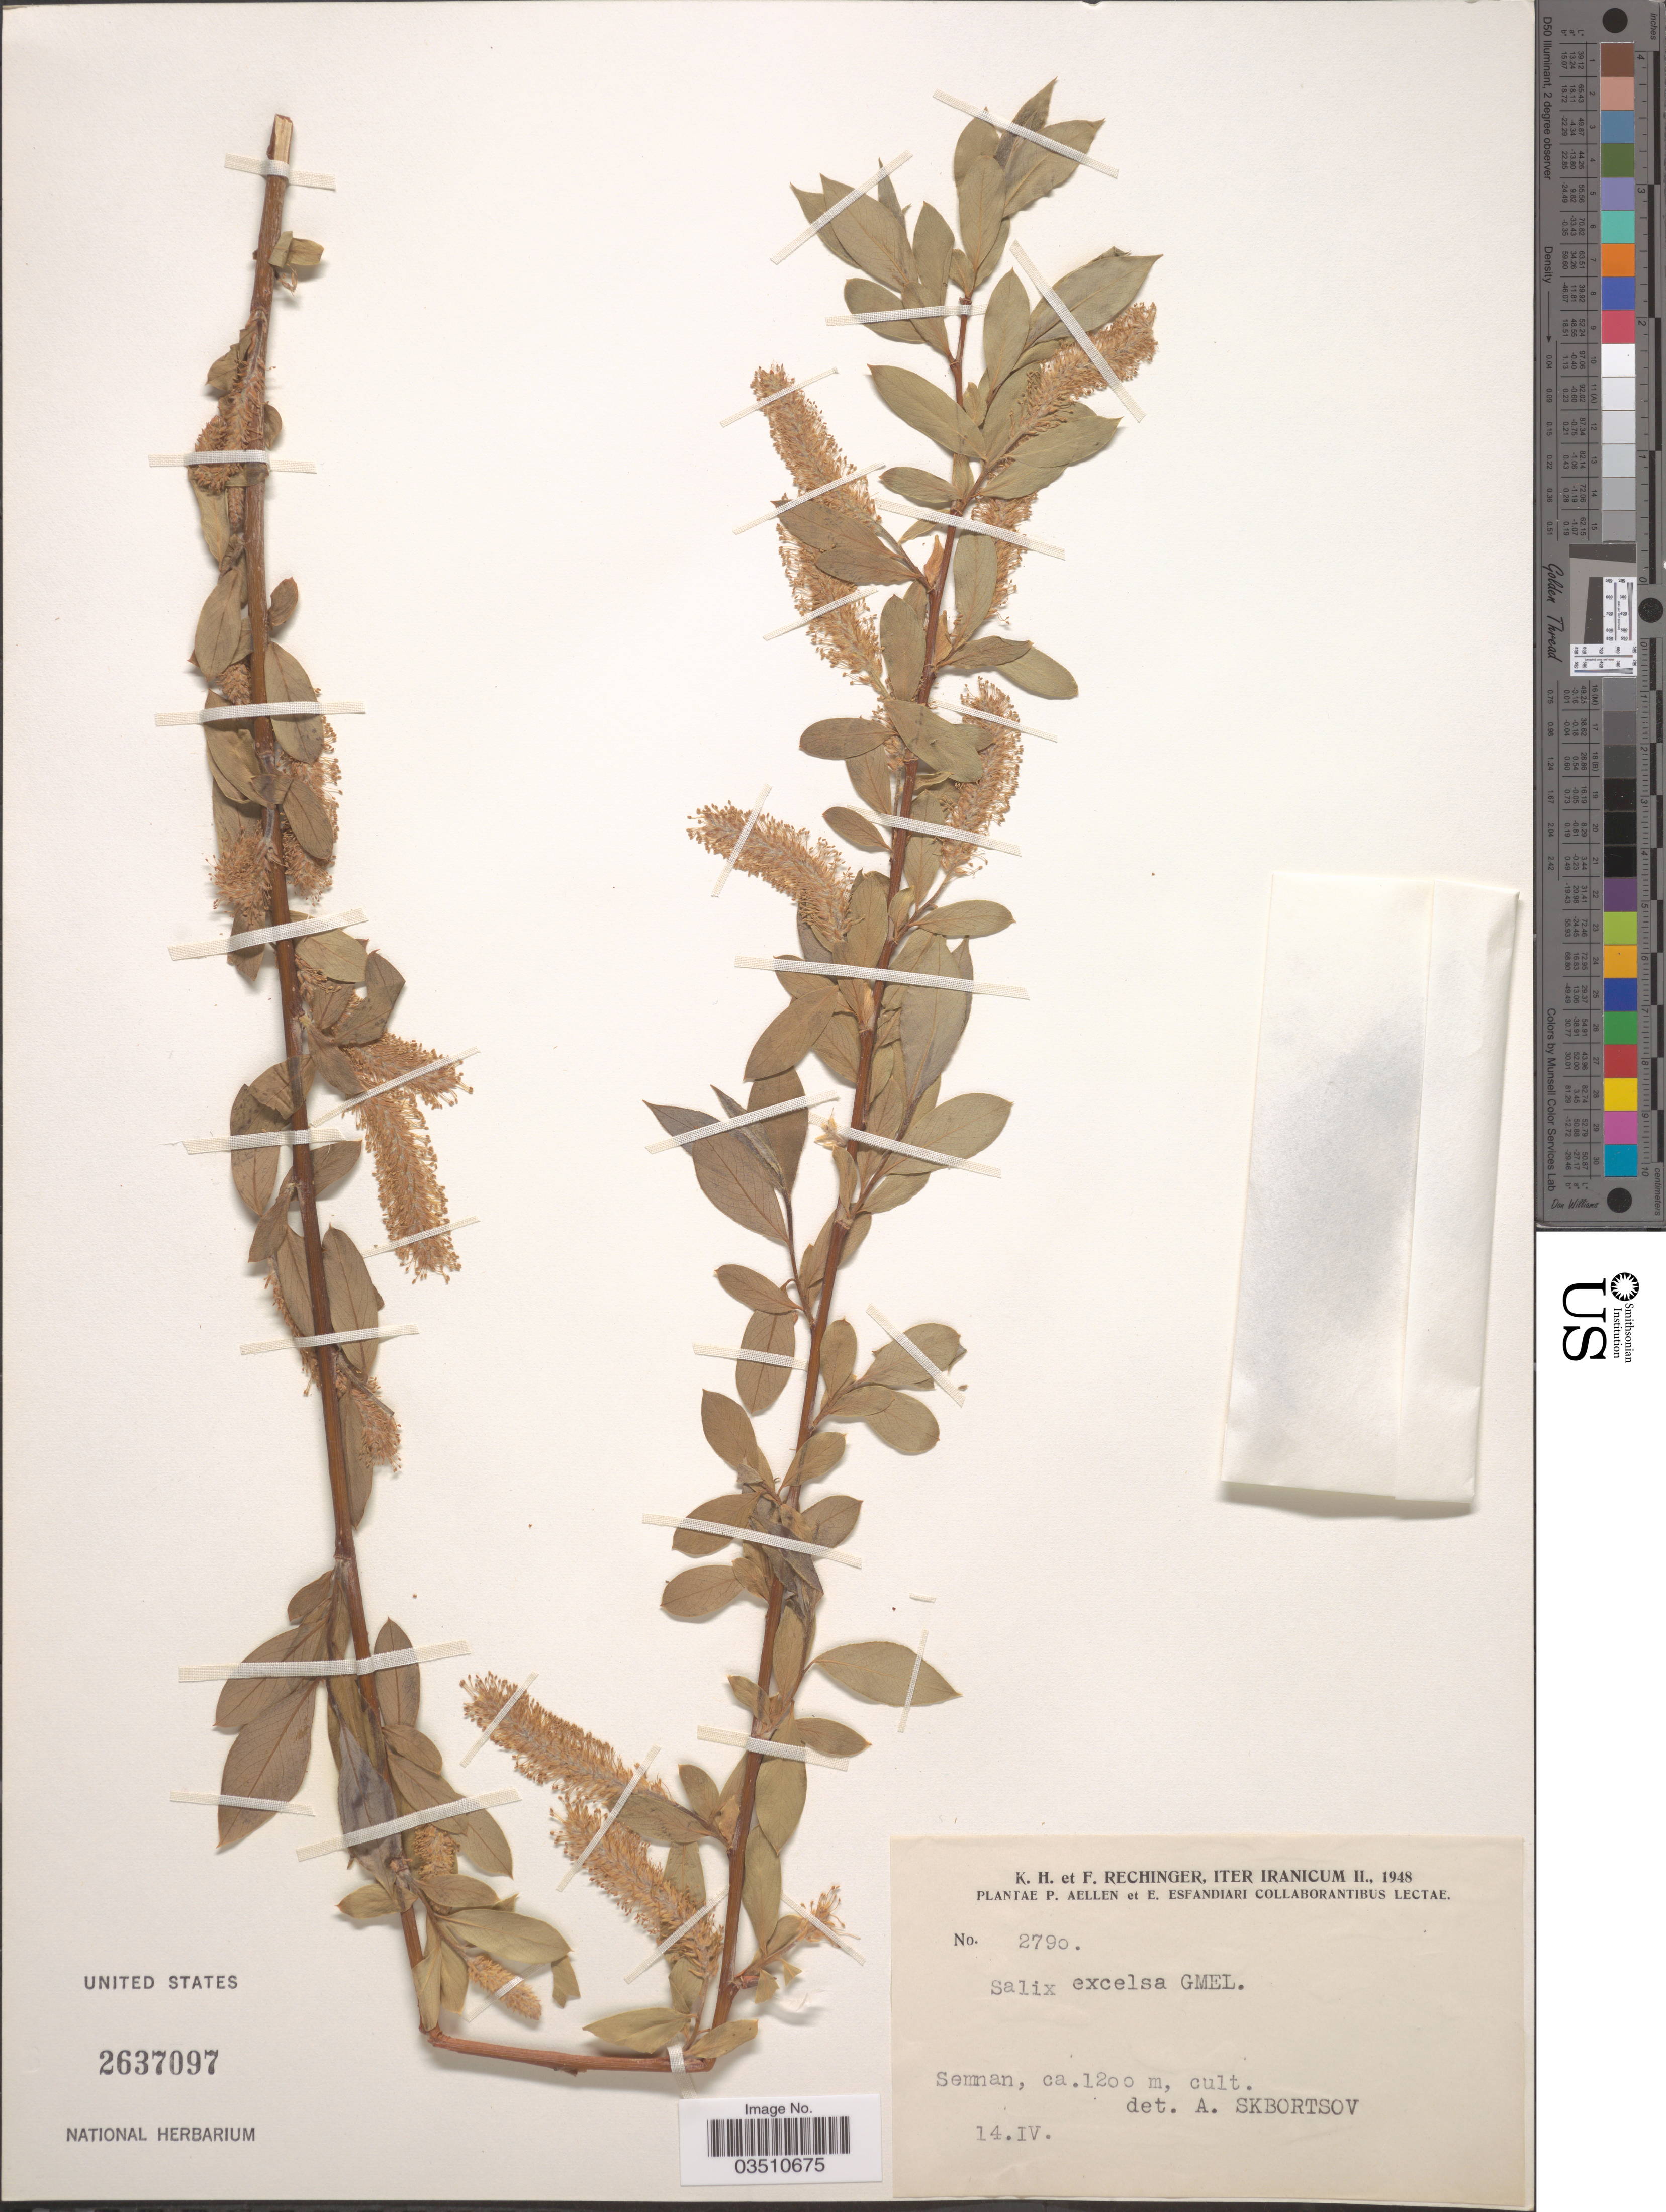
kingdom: Plantae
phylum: Tracheophyta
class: Magnoliopsida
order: Malpighiales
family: Salicaceae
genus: Salix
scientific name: Salix excelsa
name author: S.G. Gmel.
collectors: K. H. Rechinger, F. Rechinger, P. Aellen & E. Esfandiari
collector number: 2790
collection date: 1948-04-14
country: Iran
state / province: Semnan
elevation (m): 1200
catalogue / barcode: US 2637097